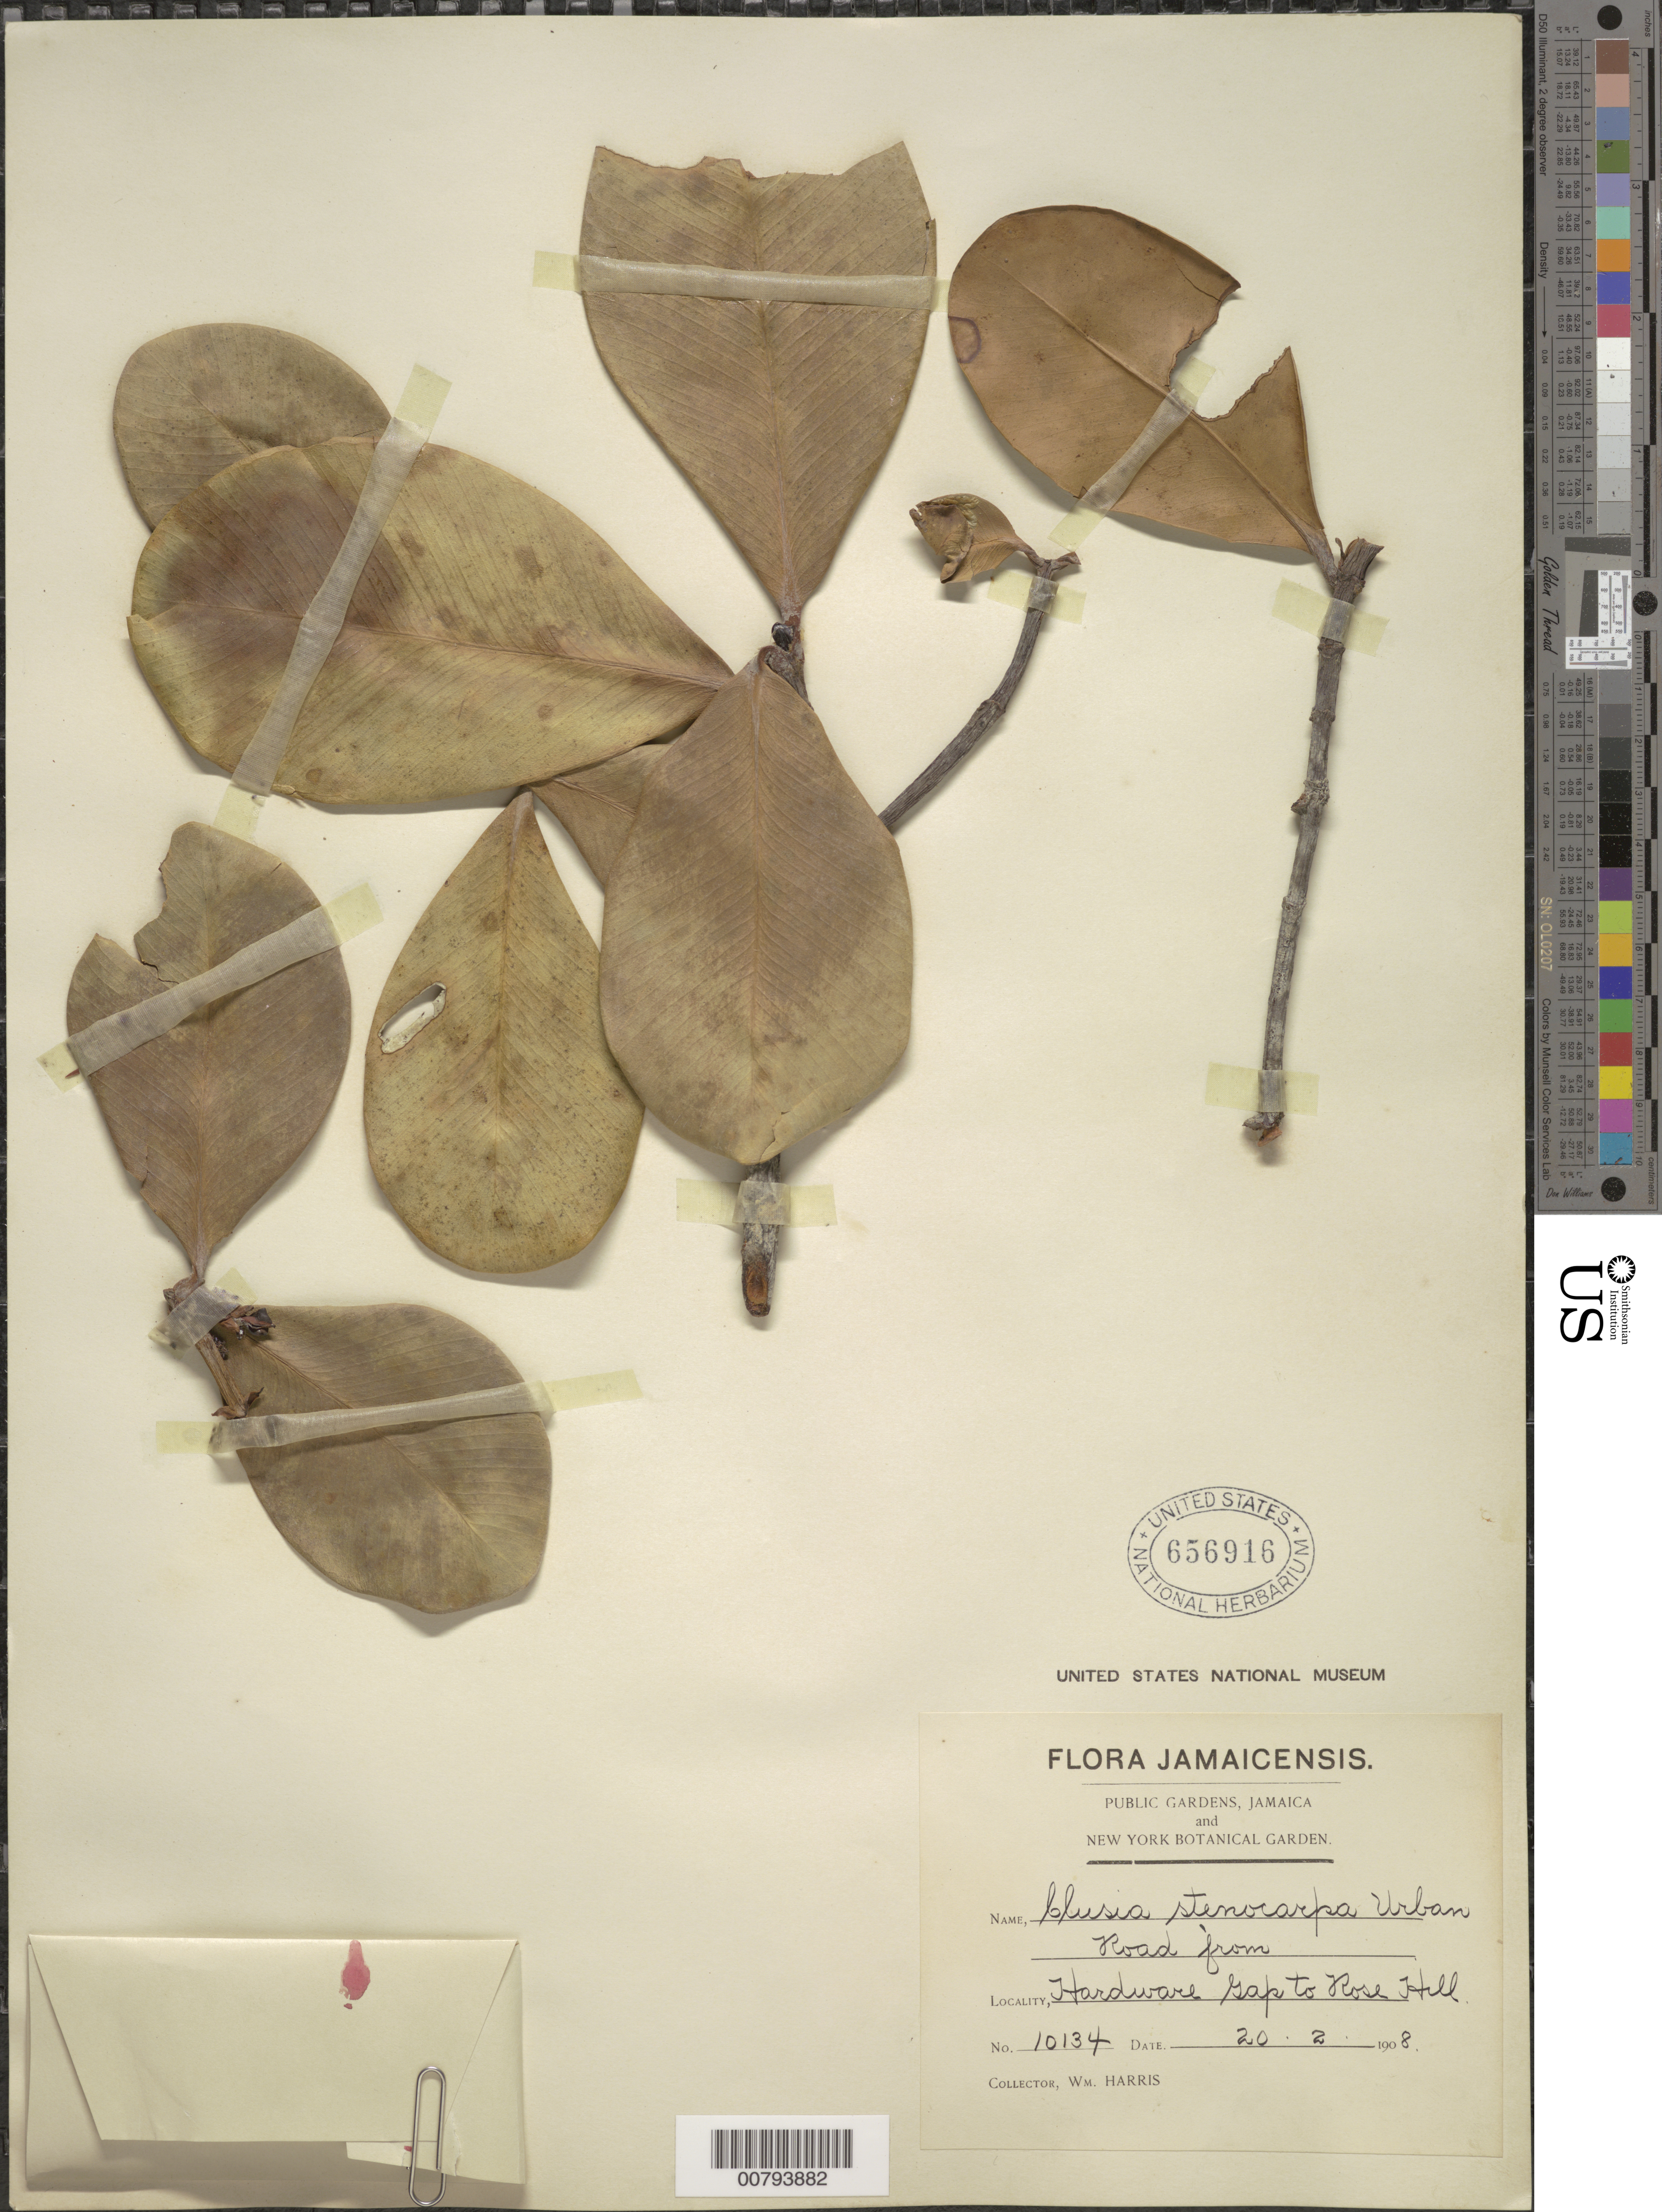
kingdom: Plantae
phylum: Tracheophyta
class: Magnoliopsida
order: Malpighiales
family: Clusiaceae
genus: Clusia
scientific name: Clusia stenocarpa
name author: Urb.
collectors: W. H. Harris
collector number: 10134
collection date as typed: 20 Feb 1908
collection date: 1908-02-20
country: Jamaica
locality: Road from Hardware Gap to Rose Hill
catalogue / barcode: US 656916